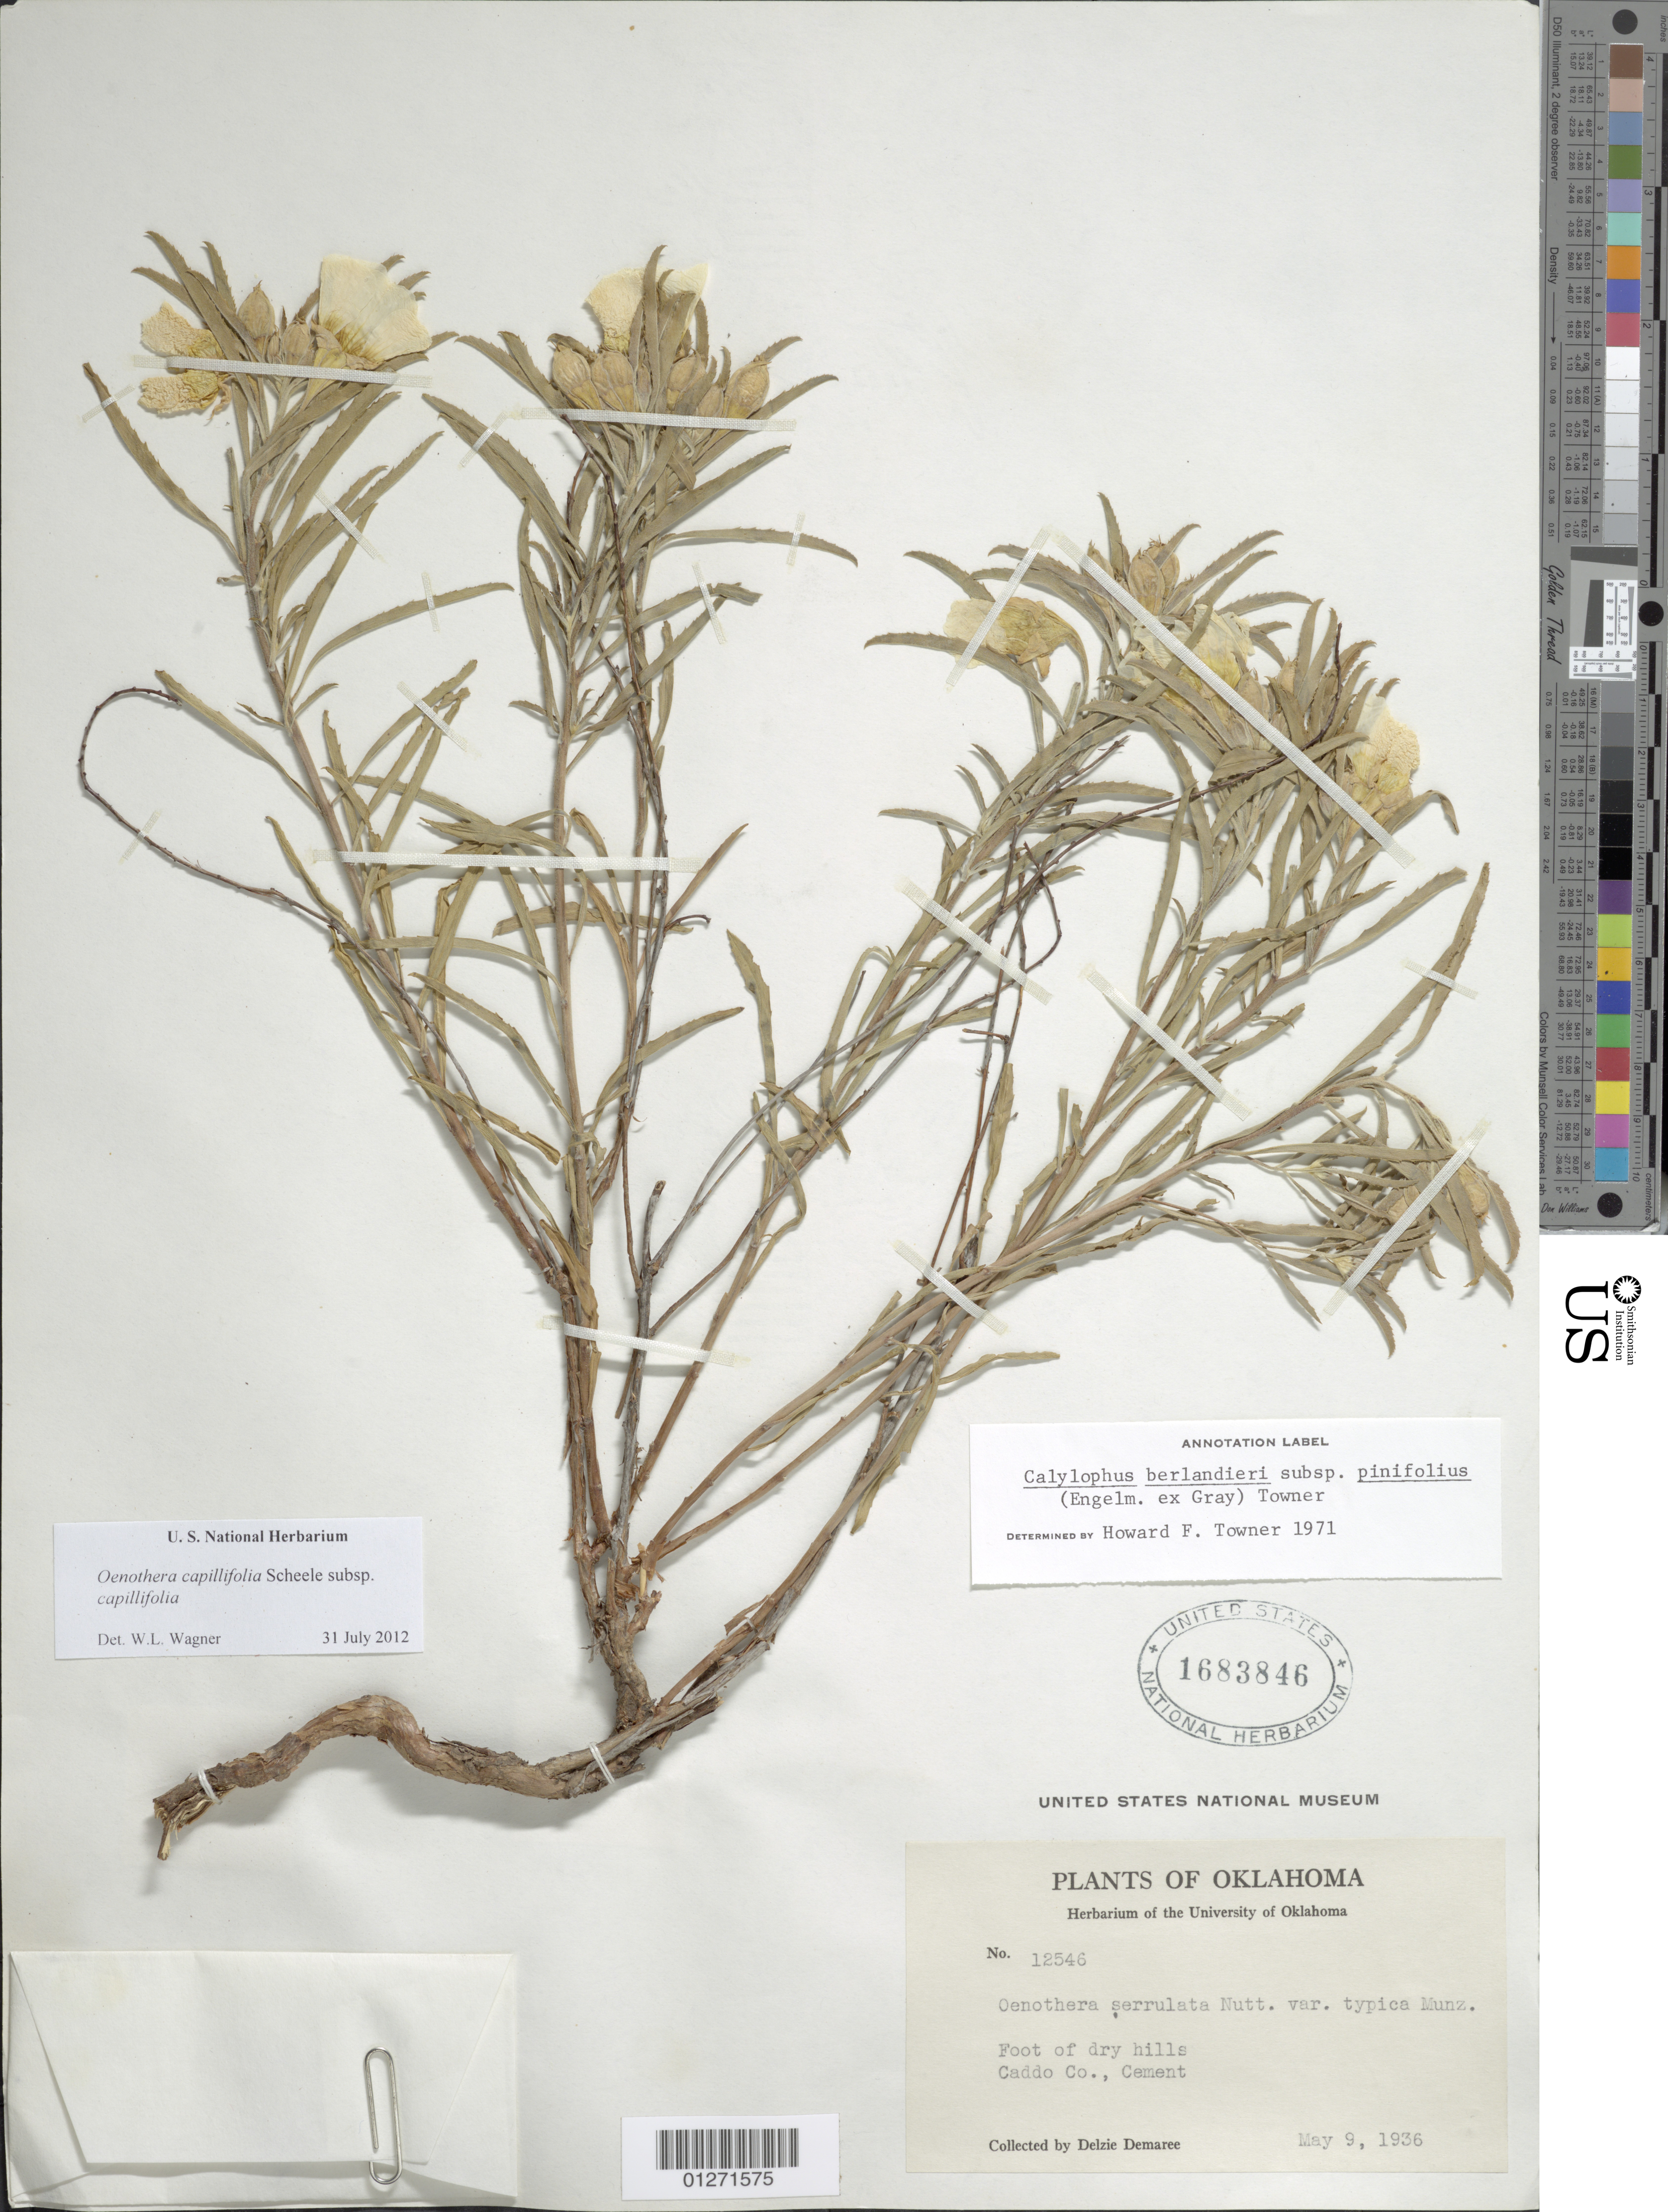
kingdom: Plantae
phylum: Tracheophyta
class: Magnoliopsida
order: Myrtales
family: Onagraceae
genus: Oenothera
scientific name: Oenothera capillifolia subsp. capillifolia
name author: Scheele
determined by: Wagner, W. L., (BOT), Smithsonian Institution - National Museum of Natural History (UNITED STATES)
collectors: D. Demaree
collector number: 12546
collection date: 1936-05-09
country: United States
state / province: Oklahoma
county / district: Caddo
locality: Cement. Foot of dry hills.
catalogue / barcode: US 1683846